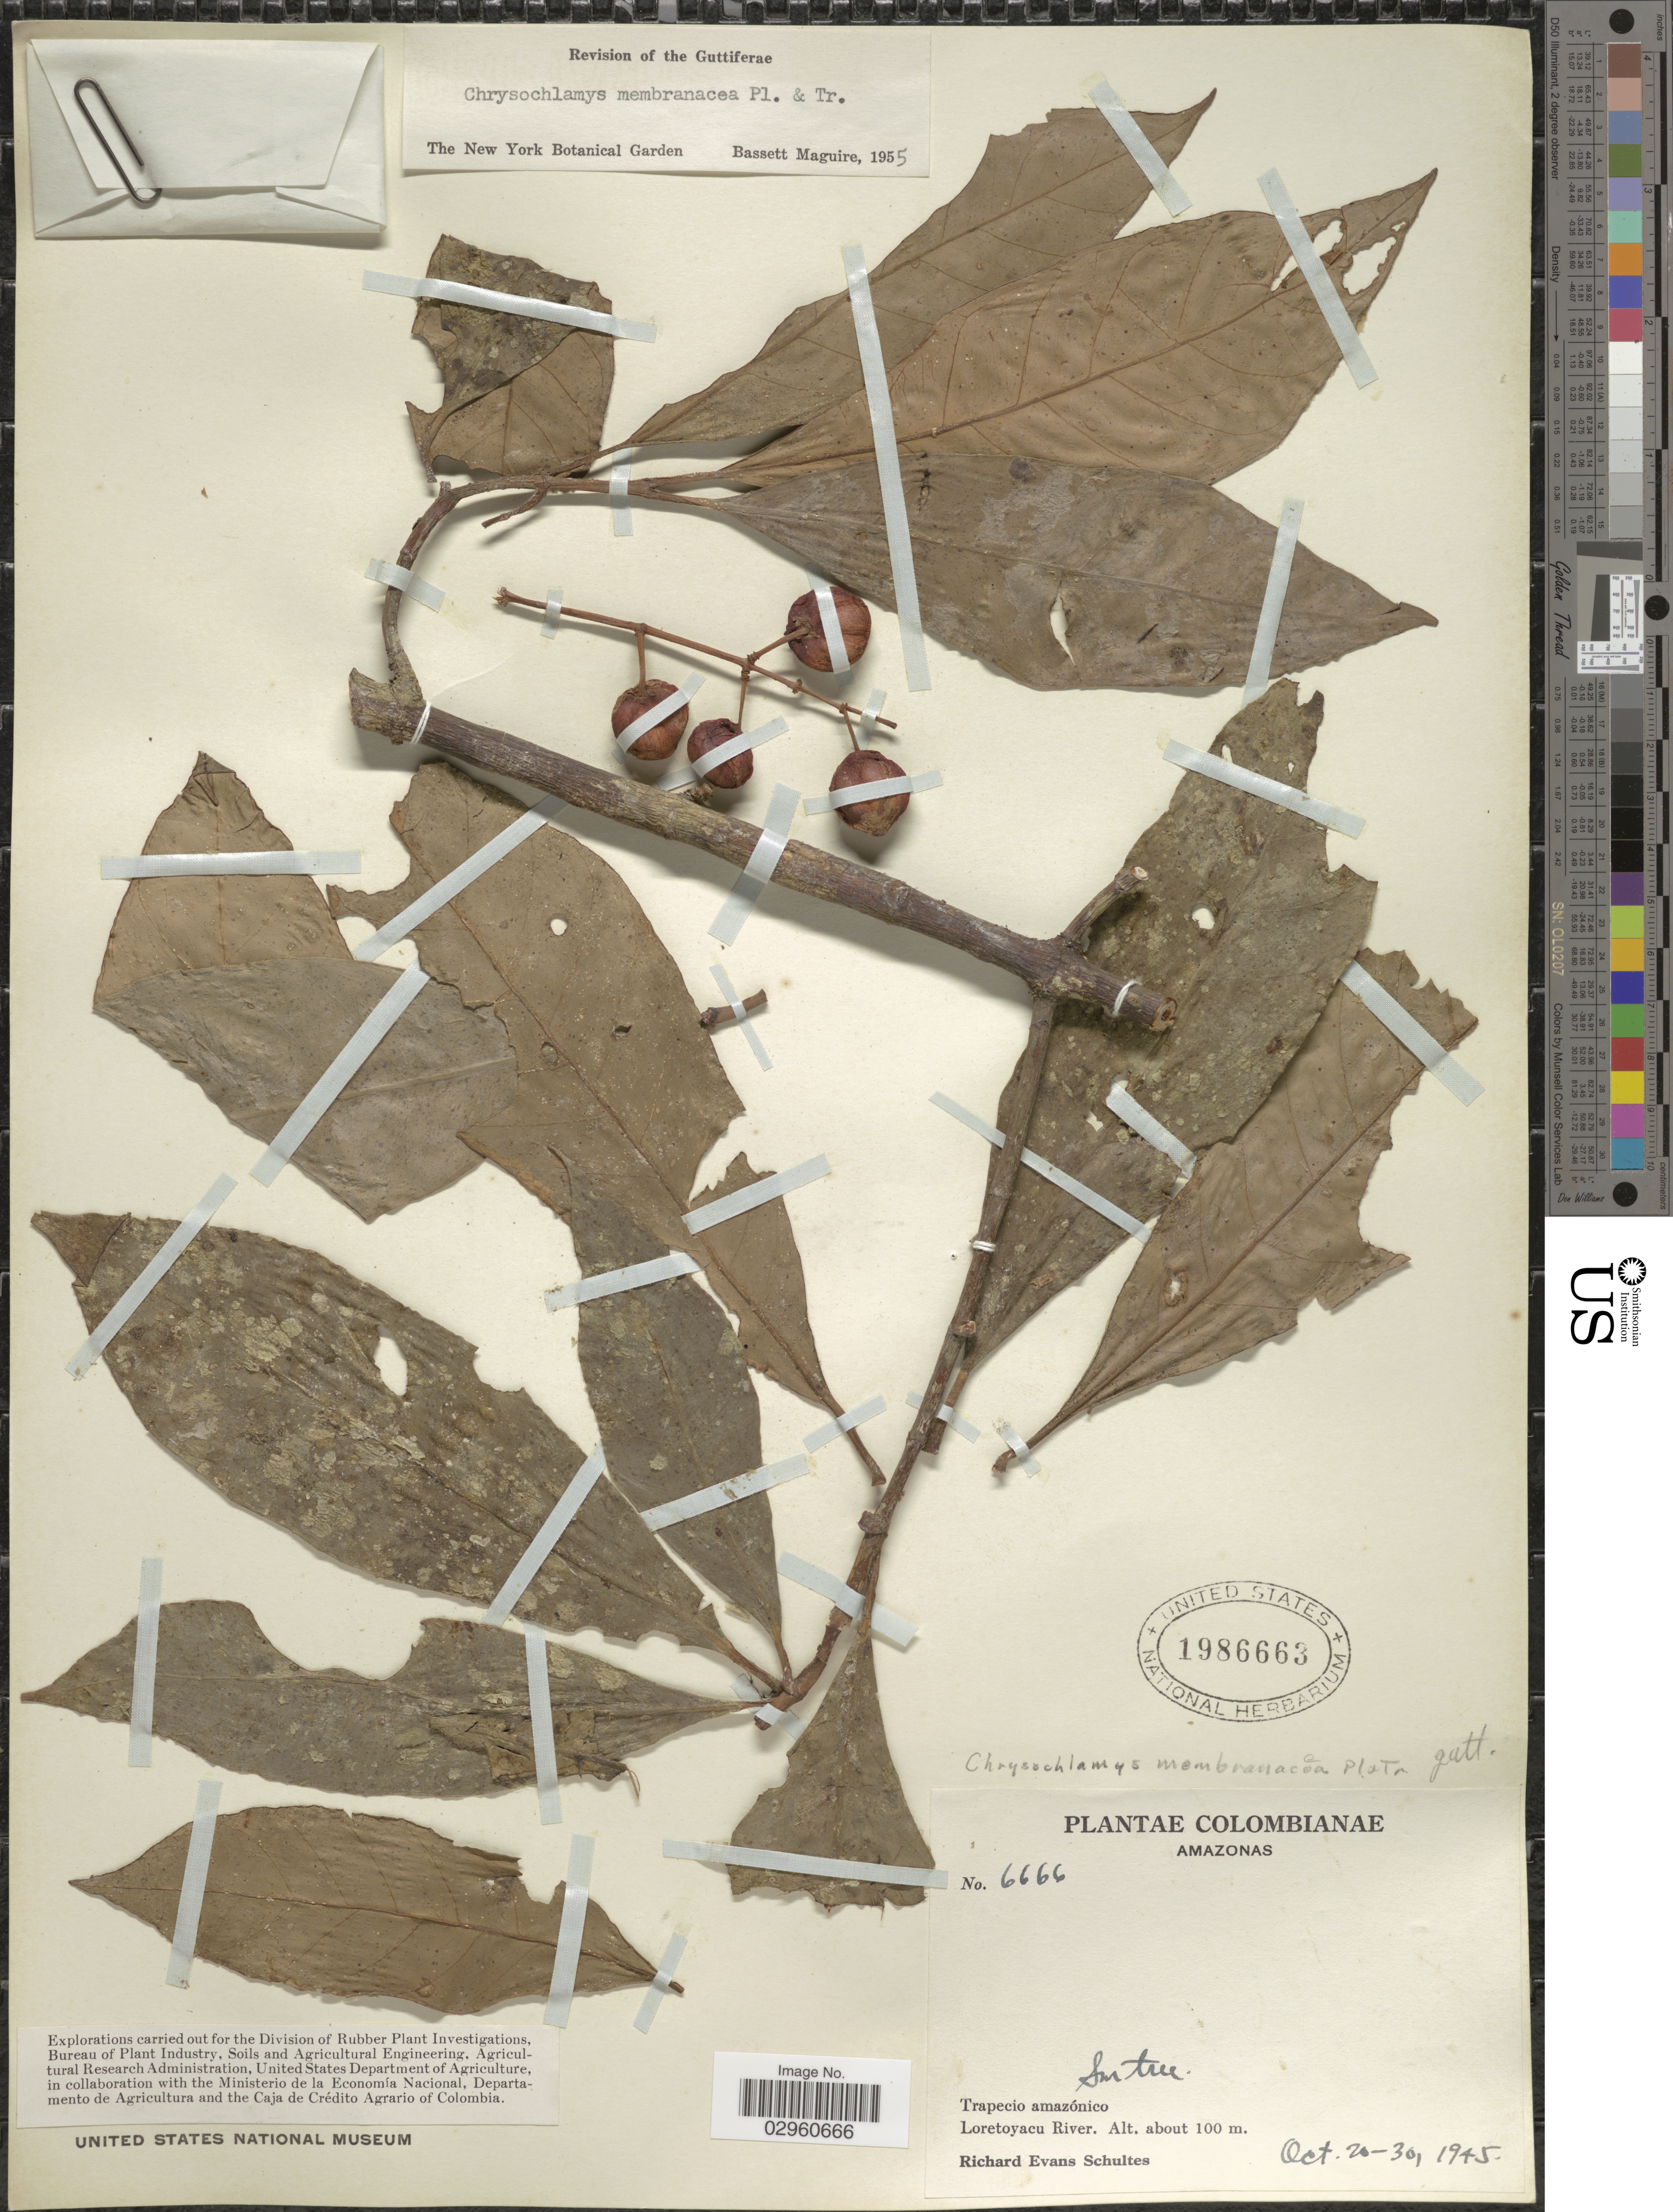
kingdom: Plantae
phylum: Tracheophyta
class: Magnoliopsida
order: Malpighiales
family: Clusiaceae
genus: Chrysochlamys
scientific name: Chrysochlamys membranacea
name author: Planch. & Triana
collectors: R. E. Schultes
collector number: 6666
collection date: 1945-10-20/1945-10-30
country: Colombia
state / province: Amazônas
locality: Trapecio amazónico. Loretoyacu River.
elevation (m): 100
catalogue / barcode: US 1986663